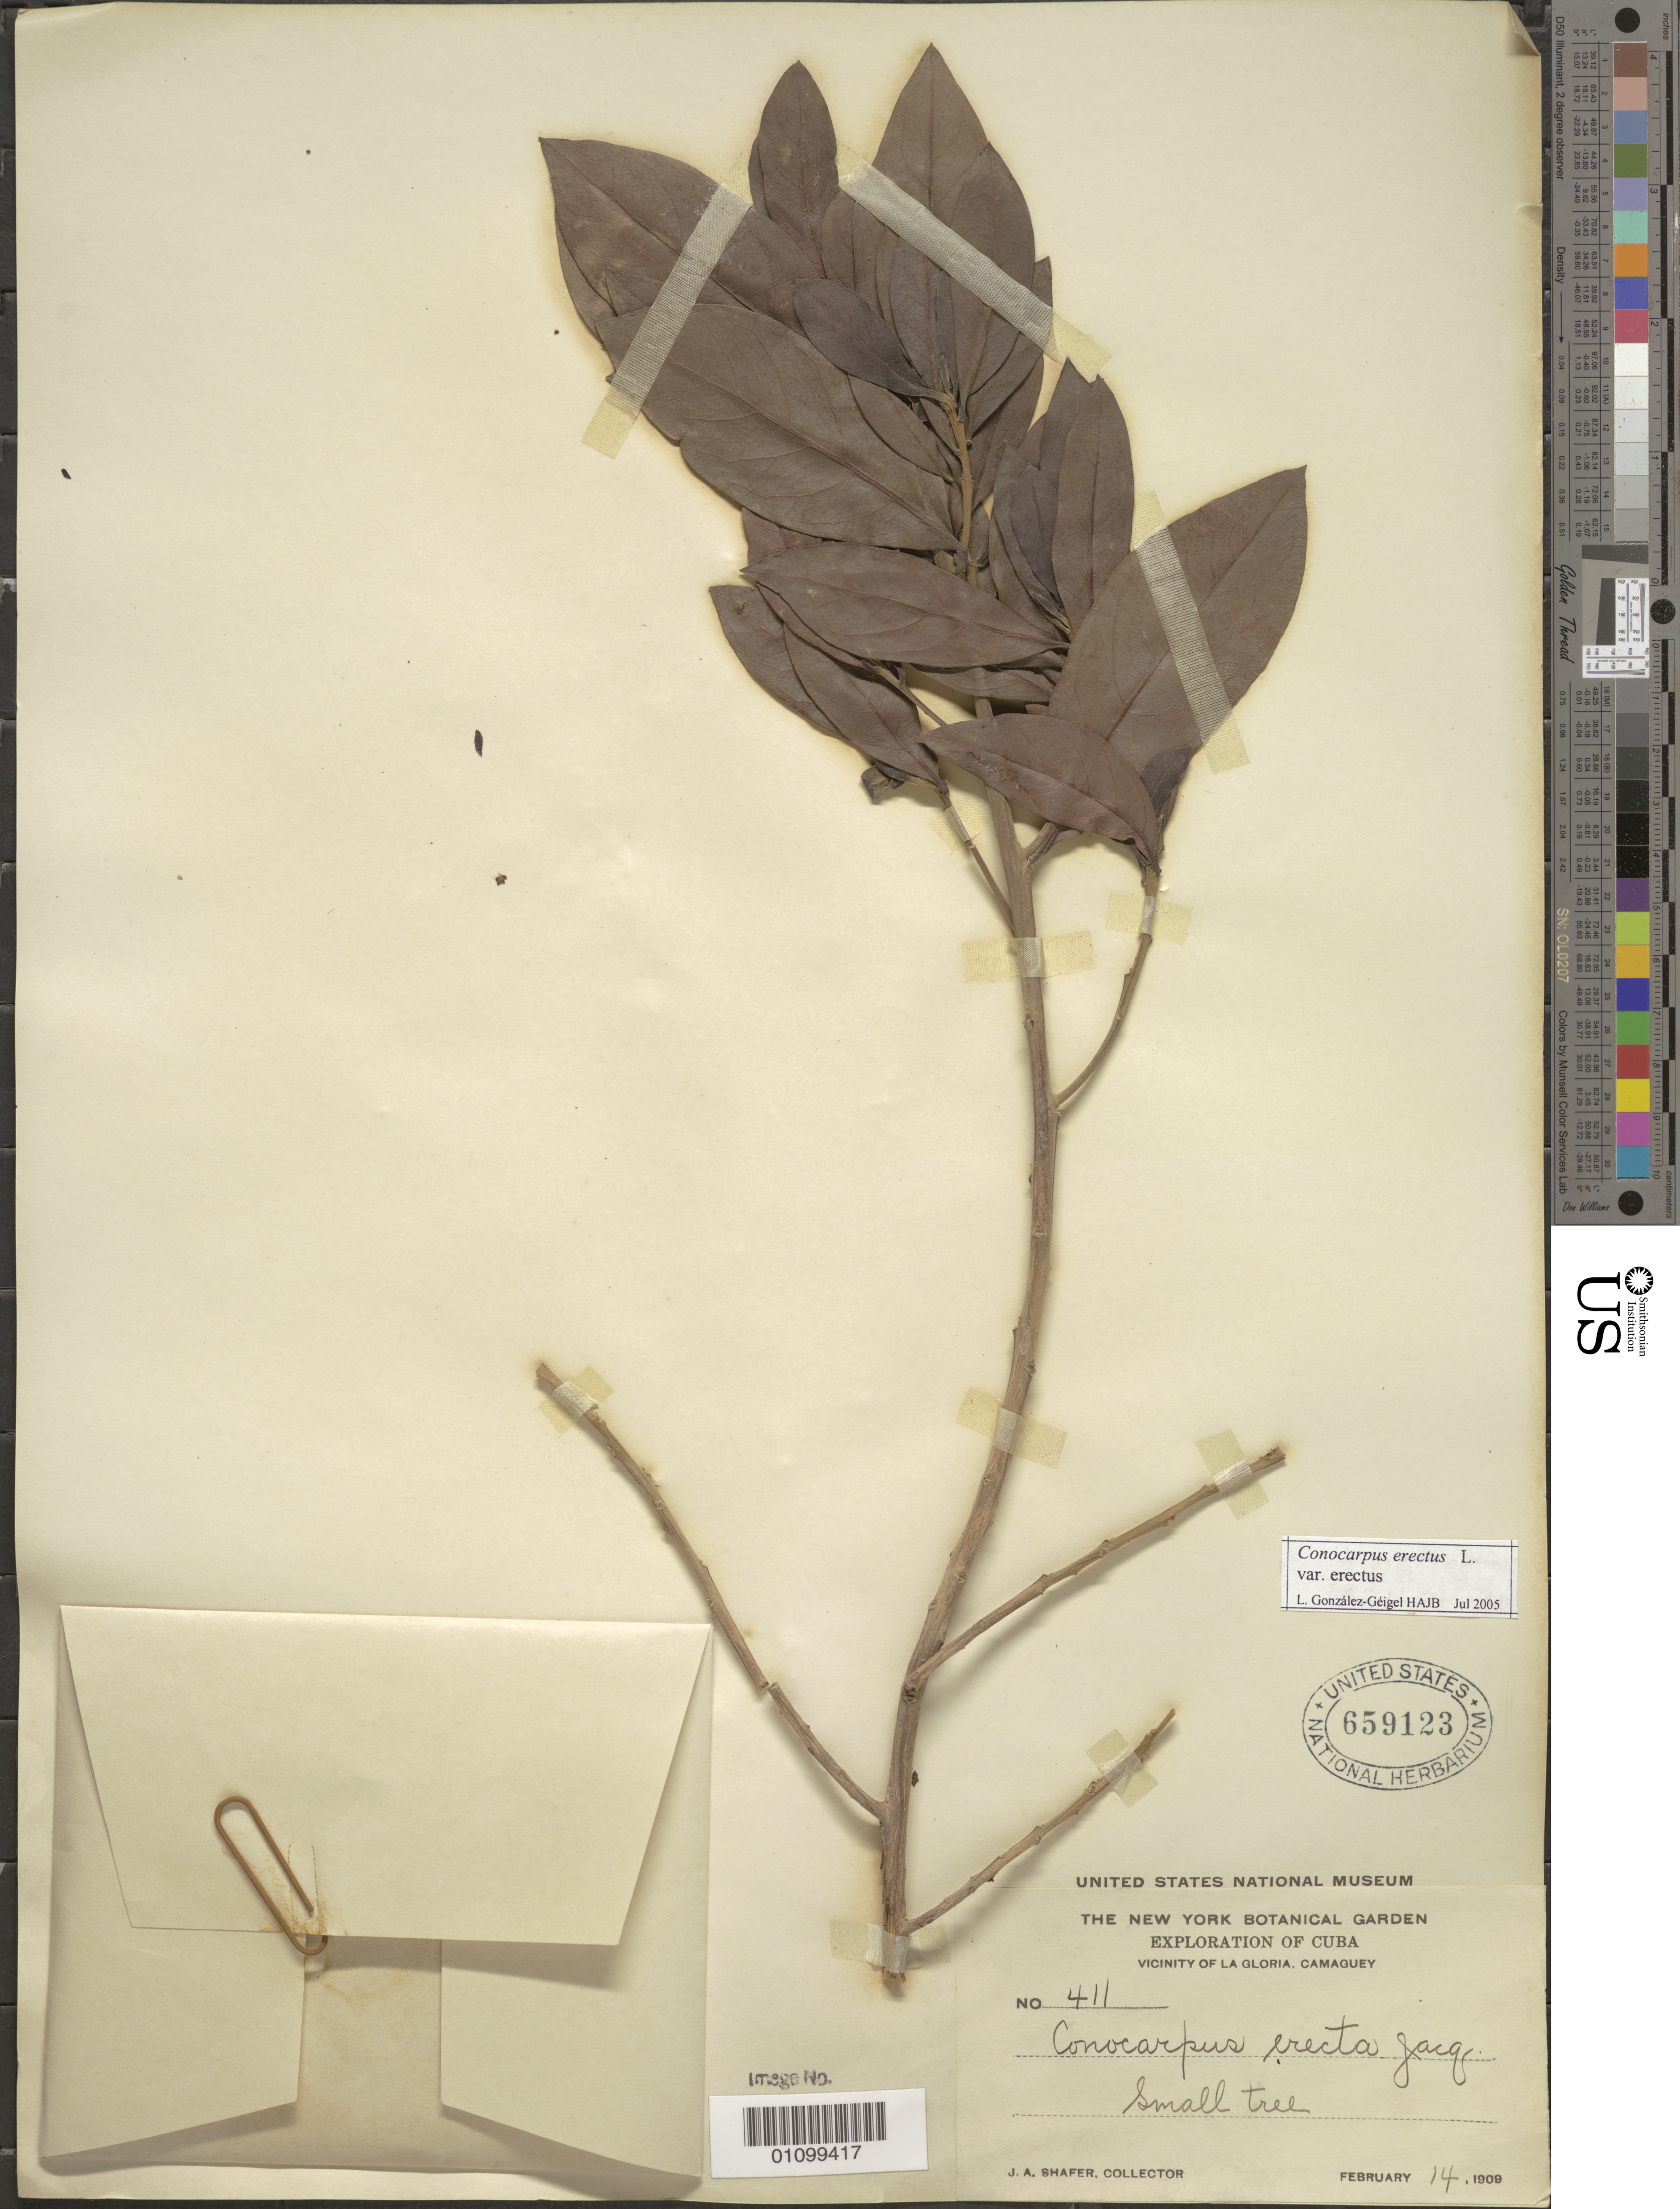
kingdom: Plantae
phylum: Tracheophyta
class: Magnoliopsida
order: Myrtales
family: Combretaceae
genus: Conocarpus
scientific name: Conocarpus erectus var. erectus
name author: L.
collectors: J. A. Shafer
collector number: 411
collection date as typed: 14 Feb 1909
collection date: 1909-02-14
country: Cuba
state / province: Camagüey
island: Cuba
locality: Vicinity of La Gloria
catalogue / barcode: US 659123